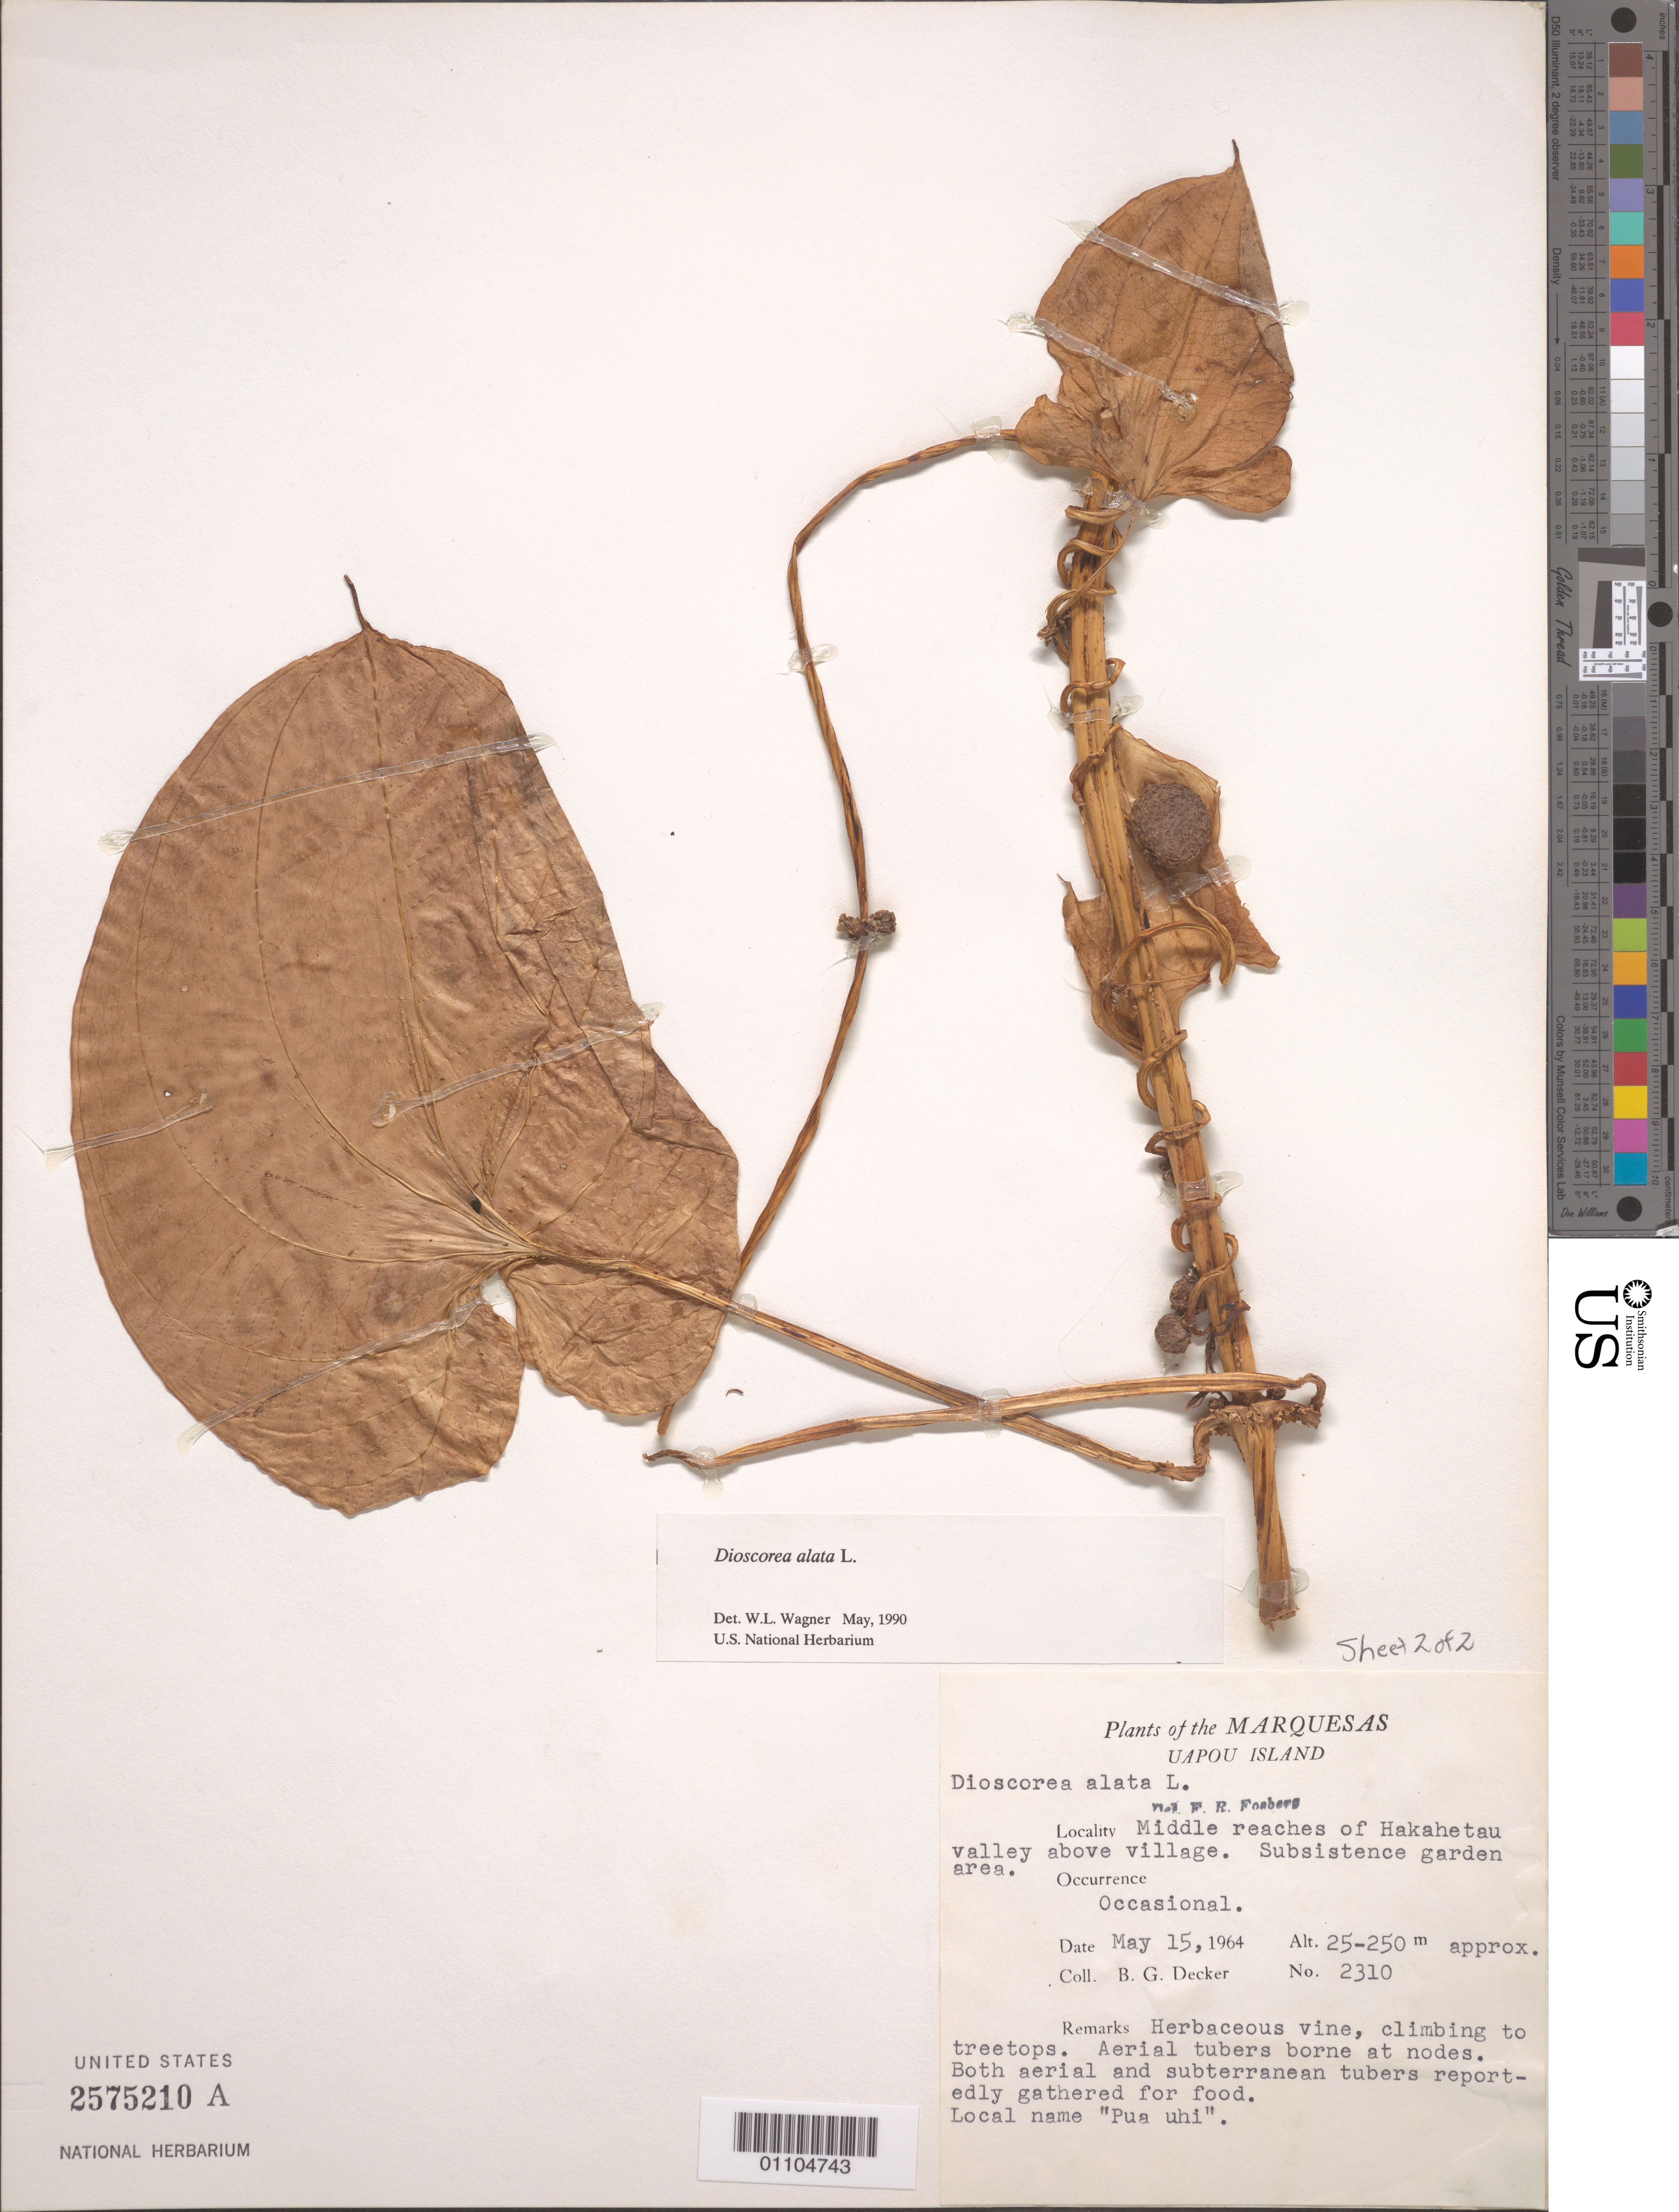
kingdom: Plantae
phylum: Tracheophyta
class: Liliopsida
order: Dioscoreales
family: Dioscoreaceae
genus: Dioscorea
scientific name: Dioscorea alata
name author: L.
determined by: Wagner, W. L., (BOT), Smithsonian Institution - National Museum of Natural History (UNITED STATES)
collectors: B. G. Decker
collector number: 2310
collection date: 1964-05-15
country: French Polynesia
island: Ua Pou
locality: middle reaches of Hakahetau Valley above village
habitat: Subsistence garden area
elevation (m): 25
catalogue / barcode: US 2575210A